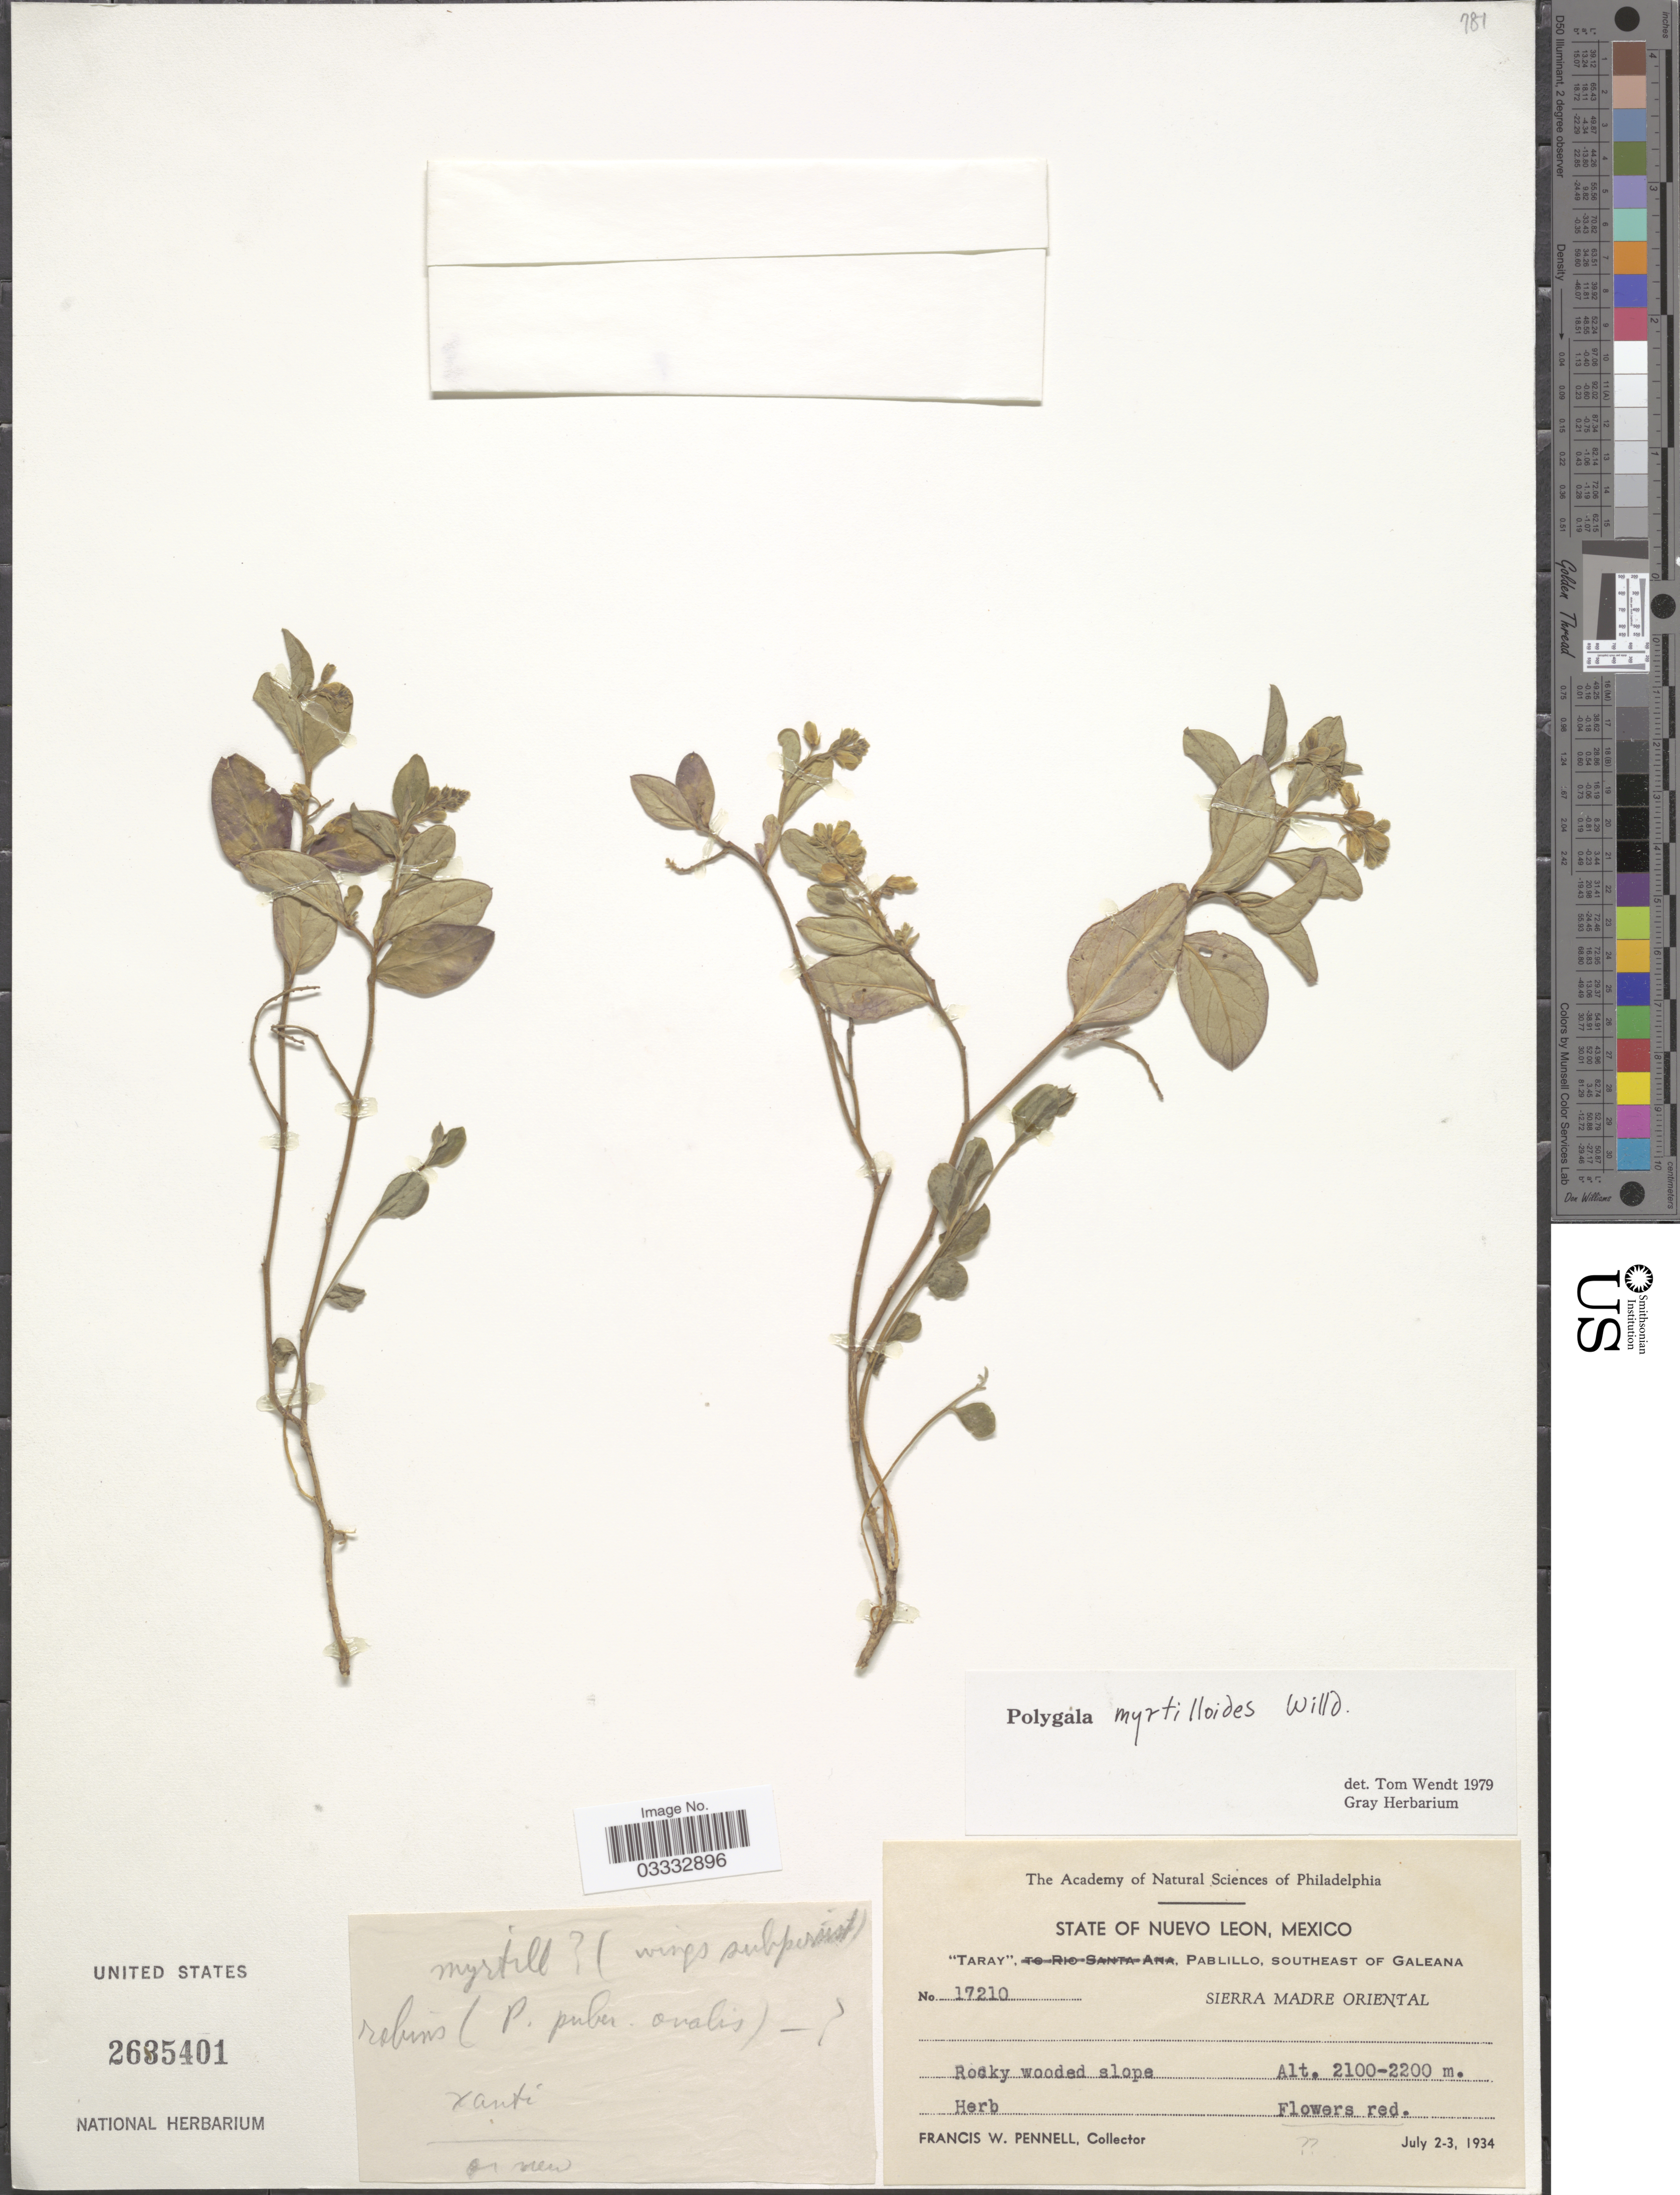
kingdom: Plantae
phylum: Tracheophyta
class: Magnoliopsida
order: Fabales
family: Polygalaceae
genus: Hebecarpa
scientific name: Hebecarpa myrtilloides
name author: (Kunth) J.R. Abbott & J.F.B. Pastore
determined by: Strong, Mark T., (BOT), Smithsonian Institution - National Museum of Natural History (UNITED STATES)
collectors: F. W. Pennell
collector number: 17210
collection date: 1934-07-02/1934-07-03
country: Mexico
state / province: Nuevo León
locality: Taray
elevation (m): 2100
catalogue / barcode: US 2635401